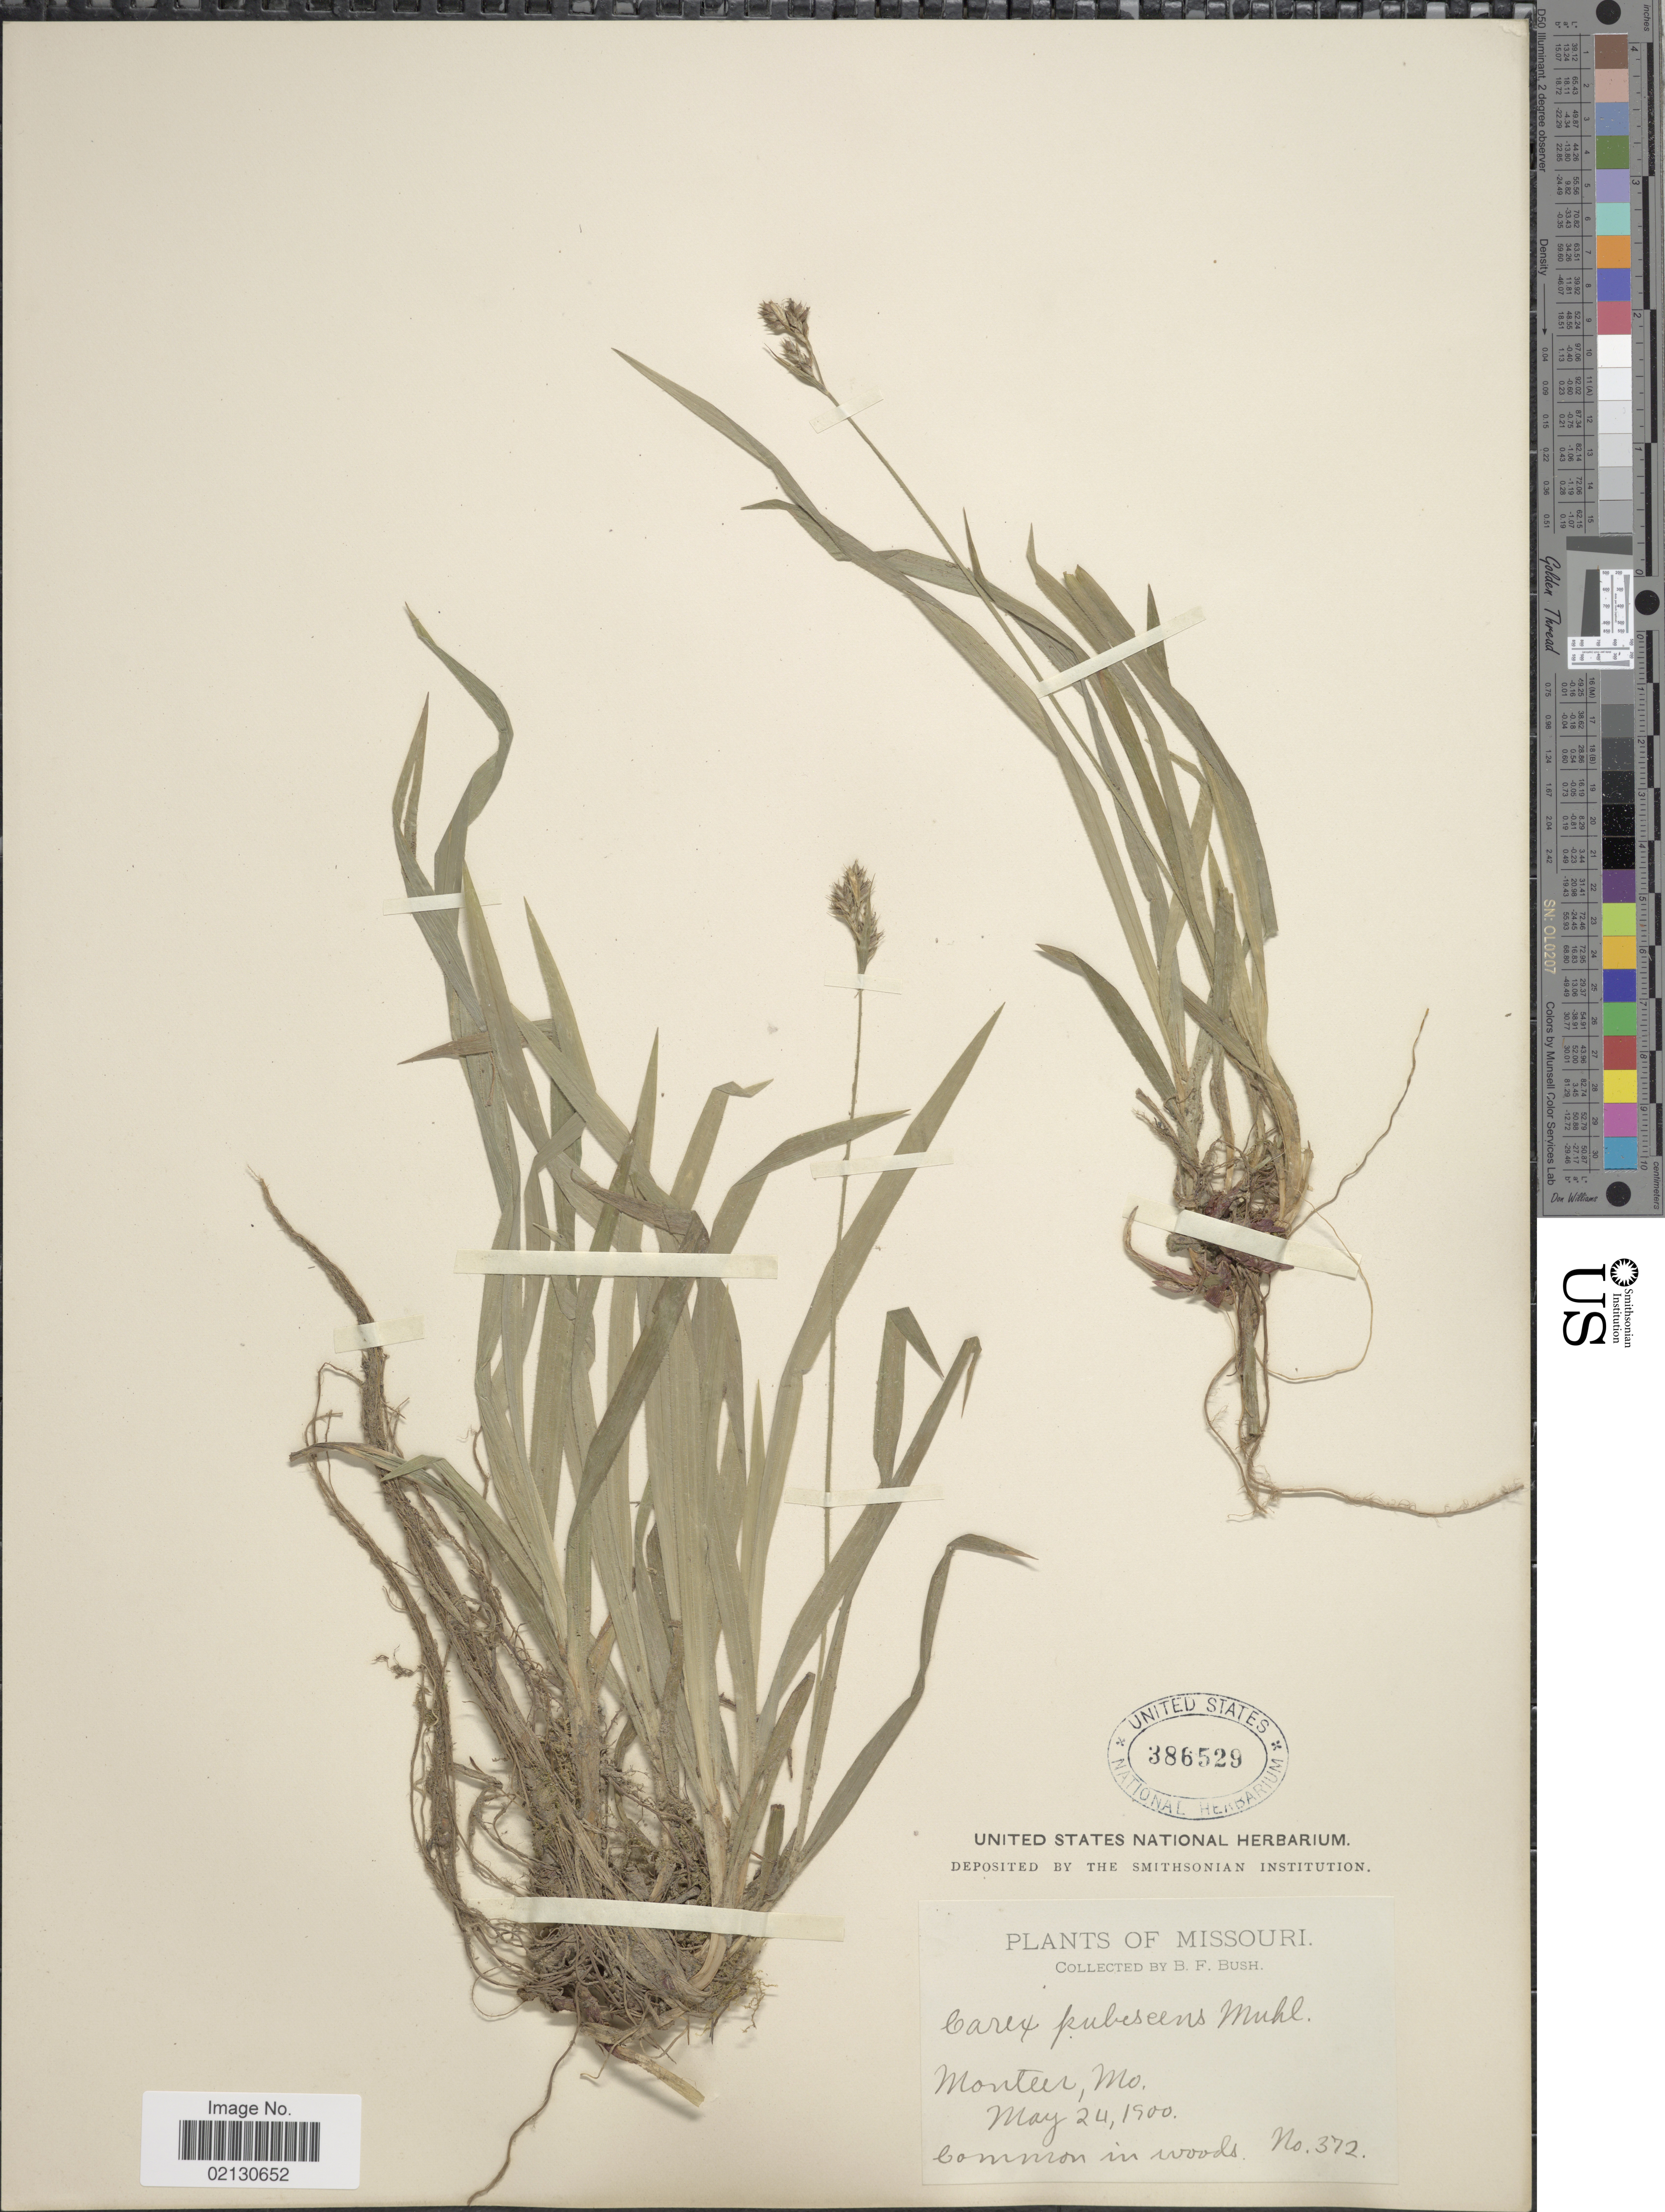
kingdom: Plantae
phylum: Tracheophyta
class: Liliopsida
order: Poales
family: Cyperaceae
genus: Carex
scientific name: Carex hirtifolia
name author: Mack.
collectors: B. F. Bush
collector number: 372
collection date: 1900-05-25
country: United States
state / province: Missouri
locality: Monteer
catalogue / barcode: US 386529